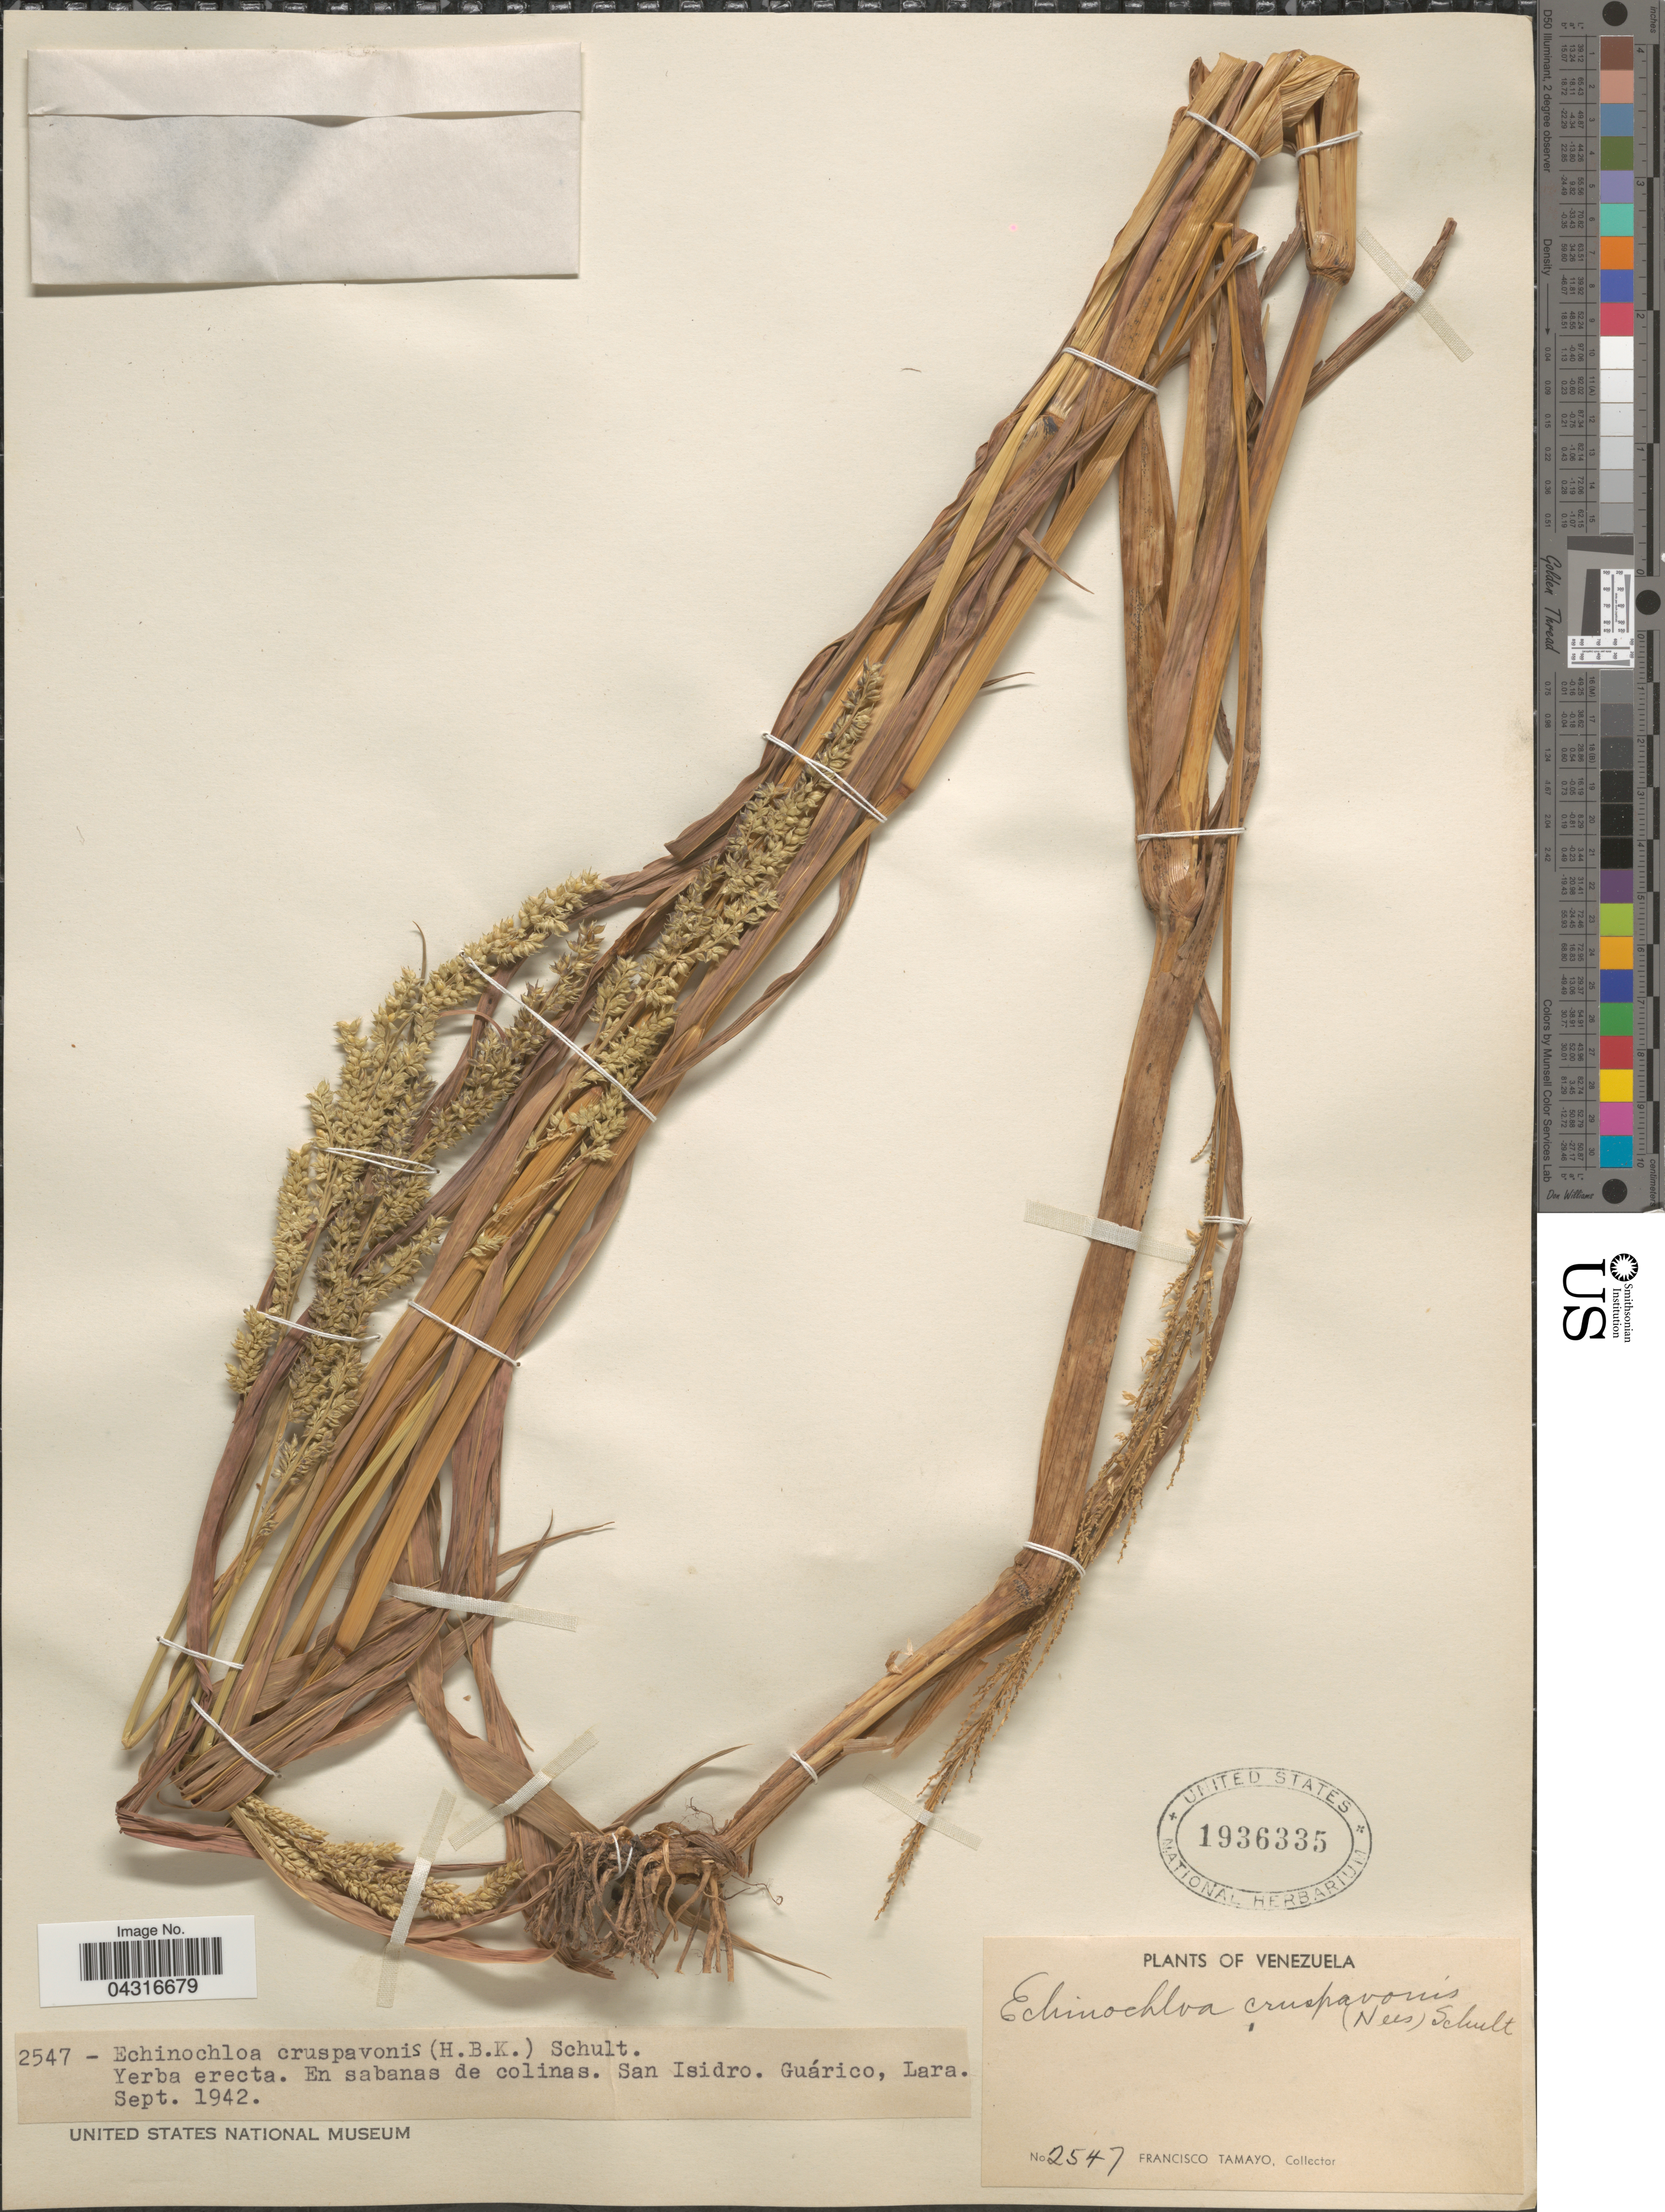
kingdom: Plantae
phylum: Tracheophyta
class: Liliopsida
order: Poales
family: Poaceae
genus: Echinochloa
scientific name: Echinochloa crus-pavonis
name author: (Kunth) Schult.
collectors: F. Tamayo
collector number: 2547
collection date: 1942-09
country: Venezuela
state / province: Lara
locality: En sabanas de colinas. San Isidro, Guárico.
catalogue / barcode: US 1936335